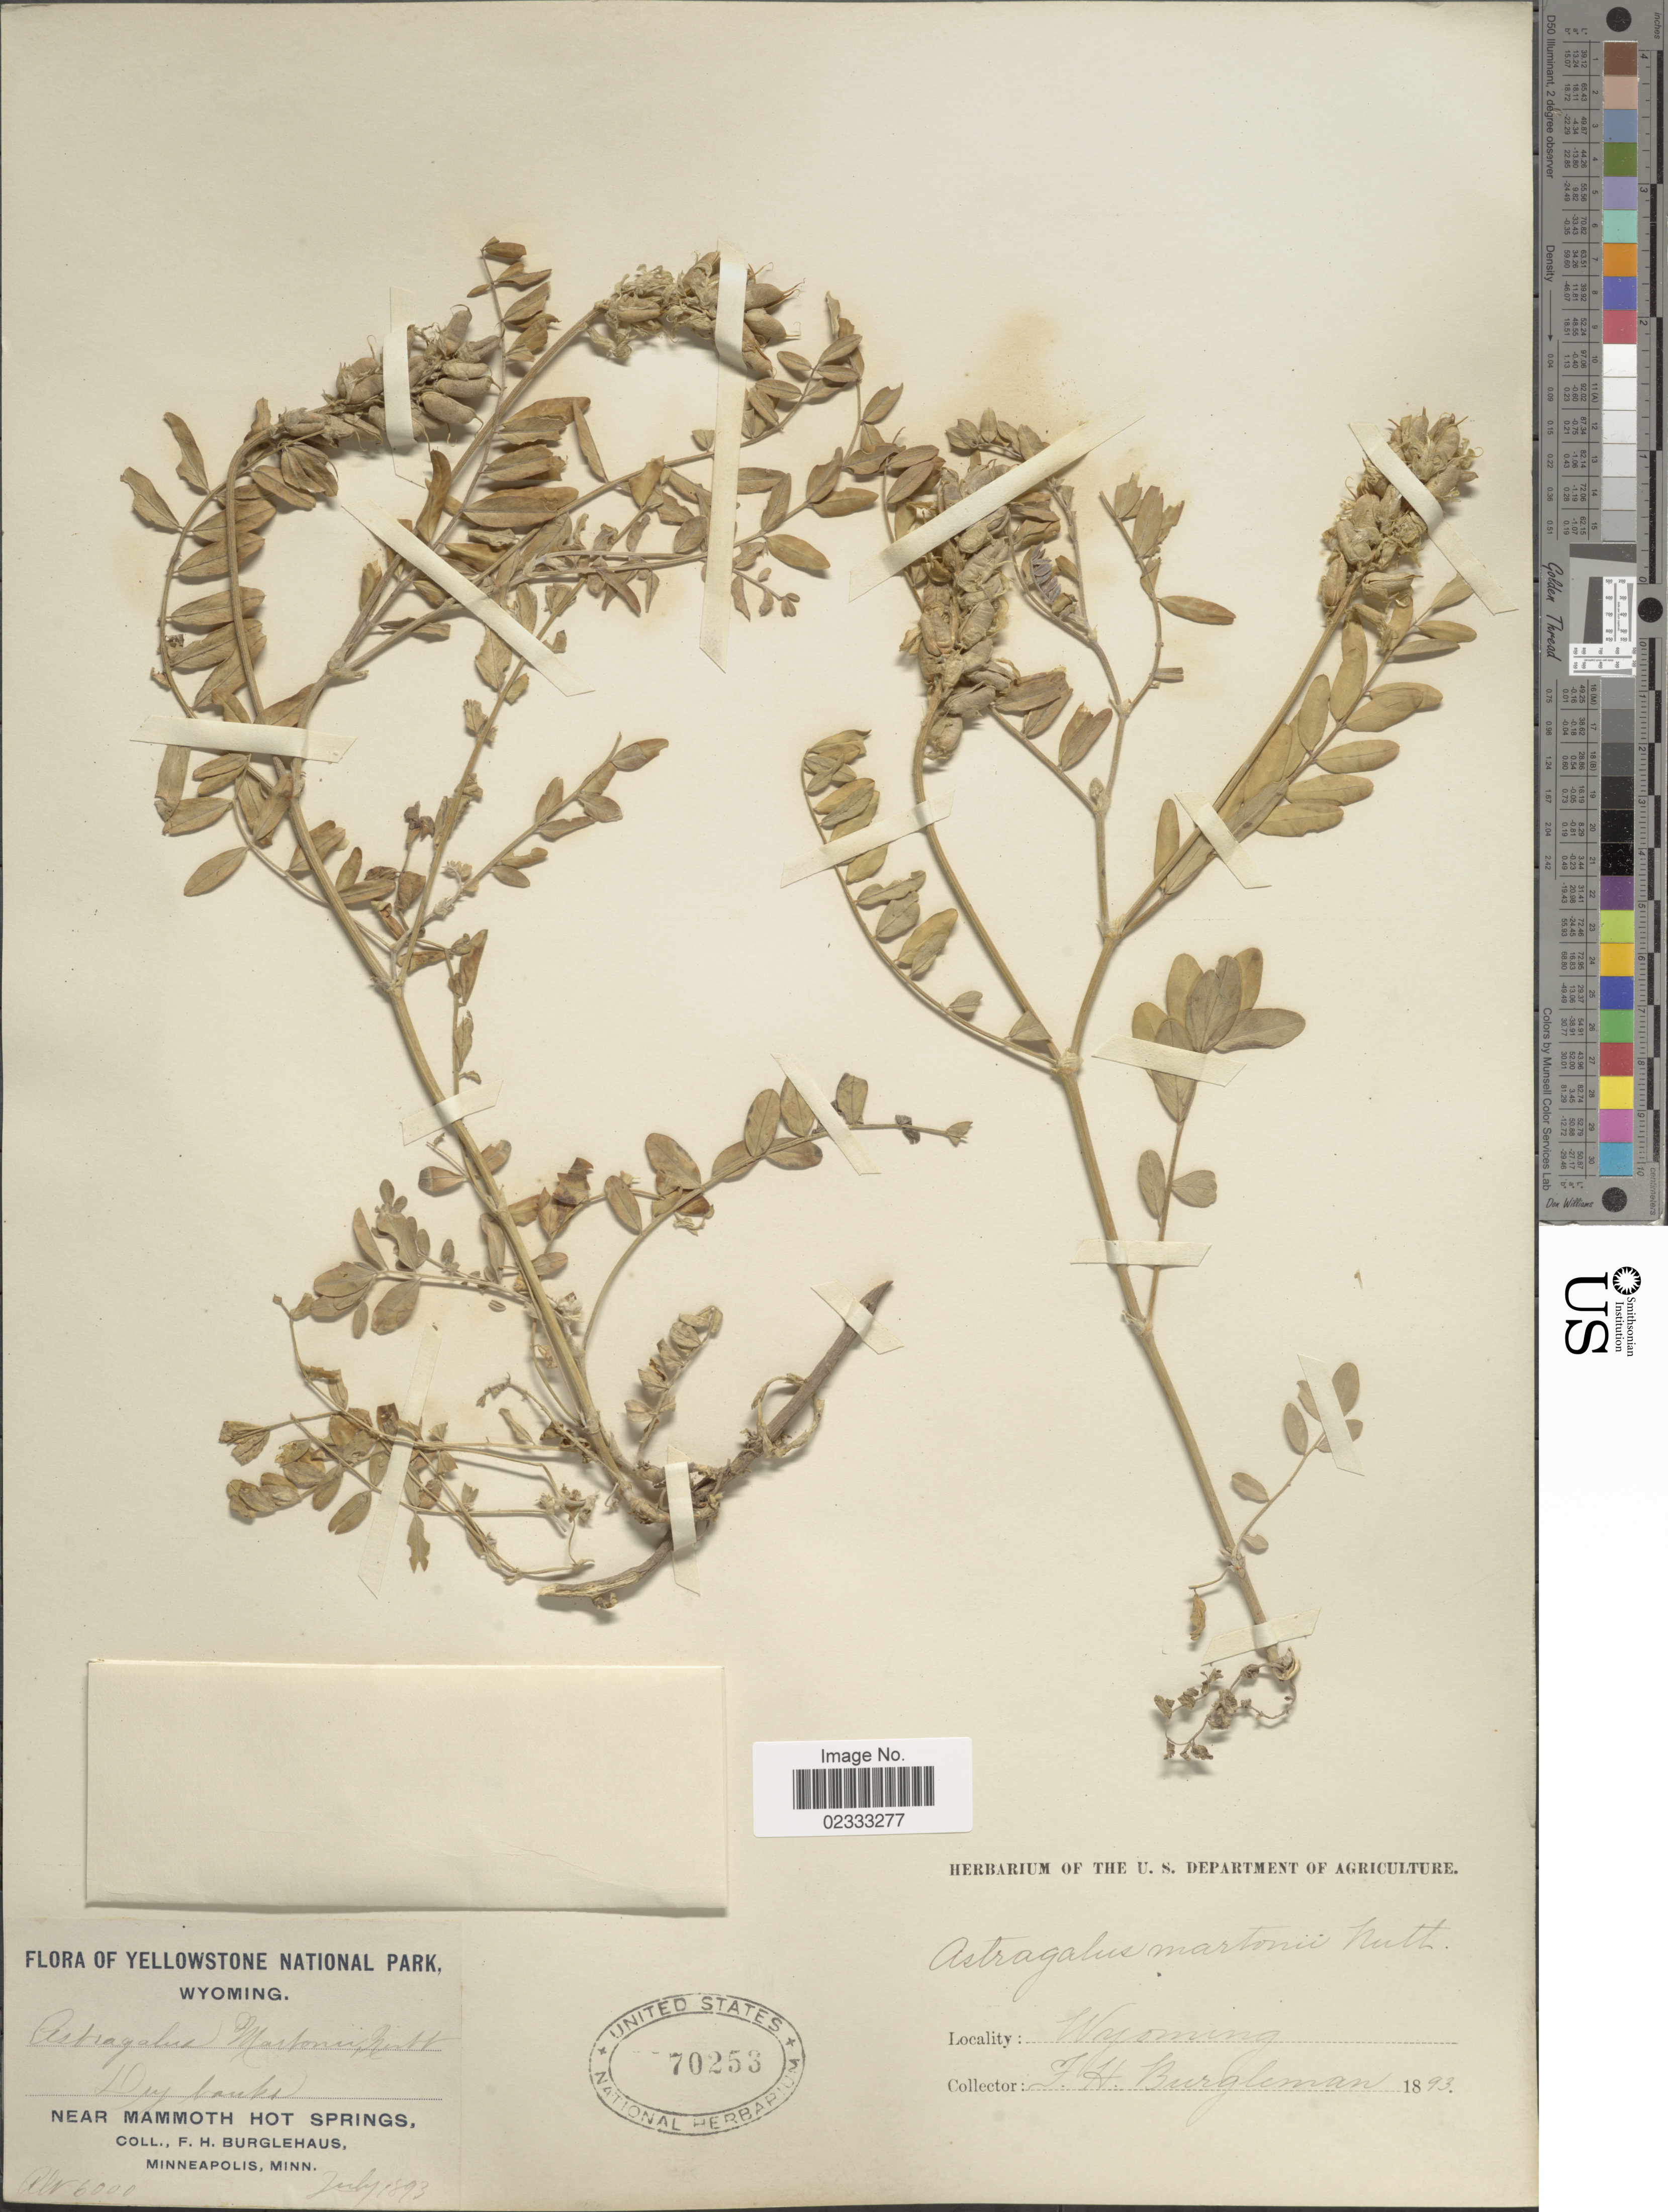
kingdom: Plantae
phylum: Tracheophyta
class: Magnoliopsida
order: Fabales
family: Fabaceae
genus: Astragalus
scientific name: Astragalus mortonii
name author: Nutt.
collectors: F. Burglehaus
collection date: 1893-07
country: United States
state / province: Wyoming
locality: Yellowstone National Park, near Mammoth Hot Springs, dry banks.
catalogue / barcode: US 70253